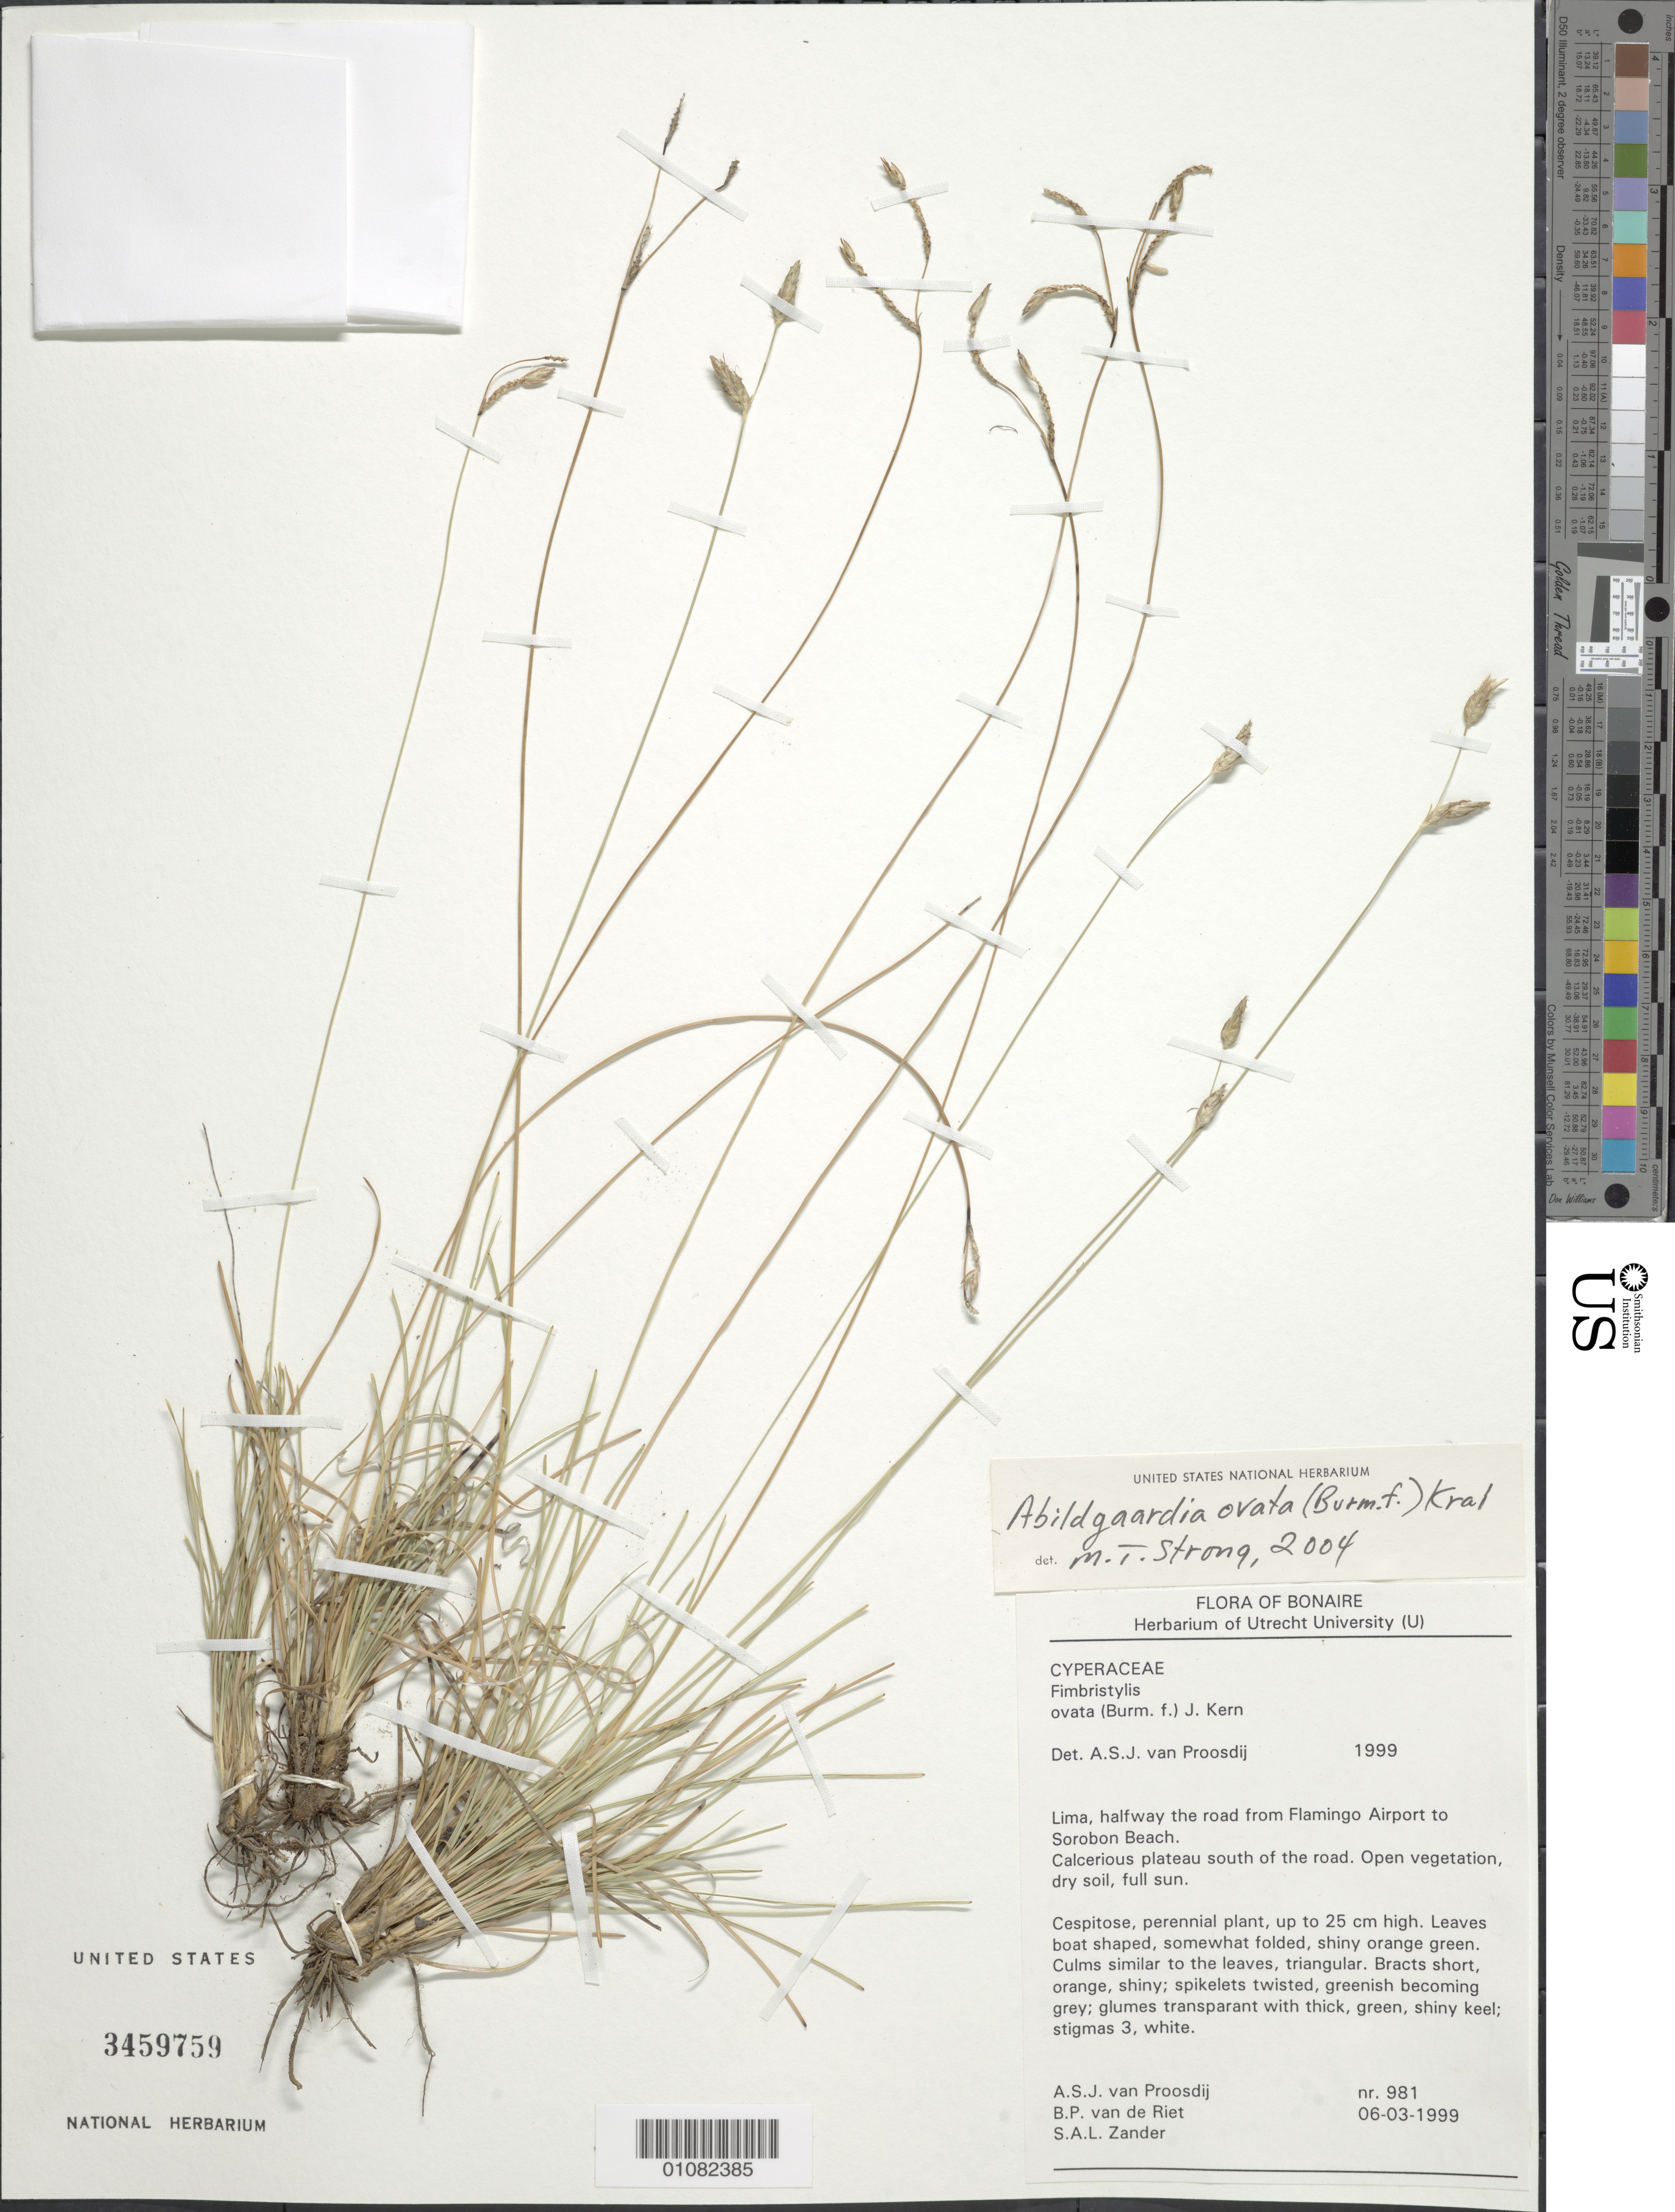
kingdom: Plantae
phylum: Tracheophyta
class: Liliopsida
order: Poales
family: Cyperaceae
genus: Abildgaardia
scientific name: Abildgaardia ovata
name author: (Burm. f.) Kral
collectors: A. Proosdij, B. Riet & S. Zander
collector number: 981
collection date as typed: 03 Jun 1999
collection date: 1999-06-03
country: Netherlands Antilles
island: Bonaire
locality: Lima, halfway the road from Flamingo Airport to Sorobon Beach.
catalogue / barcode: US 3459759